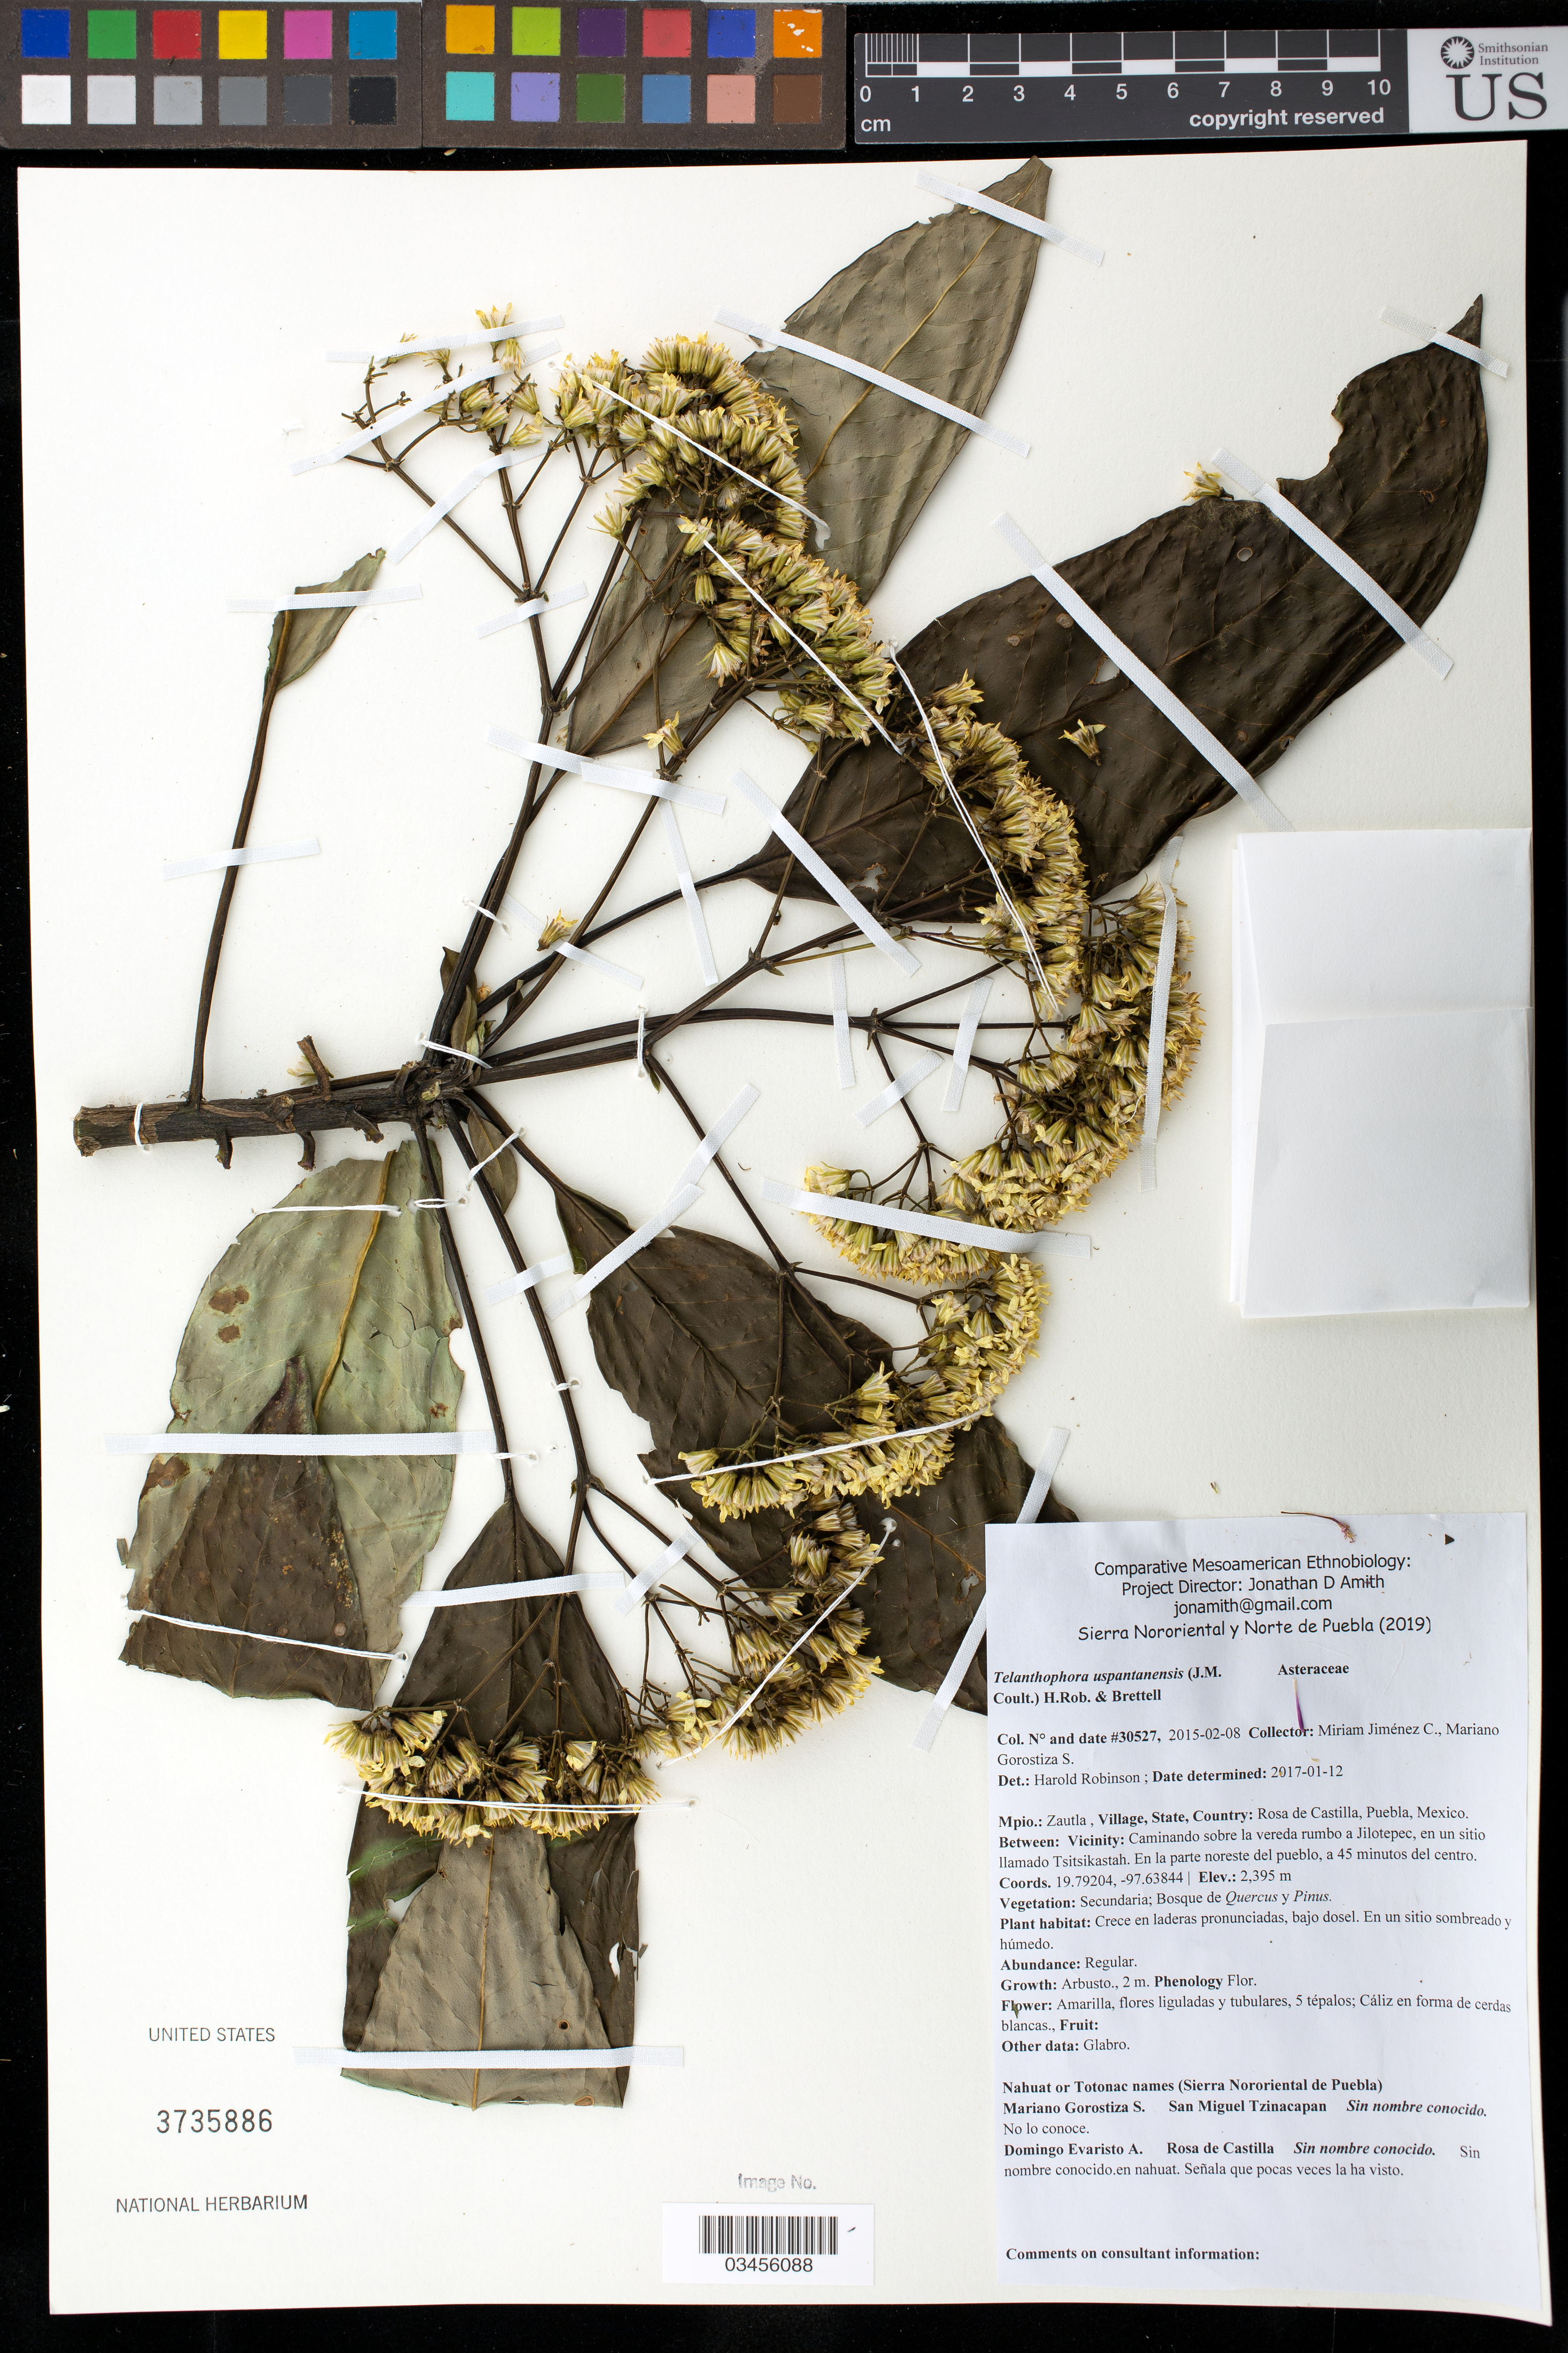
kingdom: Plantae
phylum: Tracheophyta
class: Magnoliopsida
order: Asterales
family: Asteraceae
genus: Telanthophora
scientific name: Telanthophora uspantanensis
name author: (J.M. Coult.) H. Rob. & Brettell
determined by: Robinson, Harold E., (US)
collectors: M. Jiménez Chimil & M. Gorostiza S.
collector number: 30527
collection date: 2015-02-08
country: México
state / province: Puebla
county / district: Zautla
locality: PUEBLO: Rosa de Castilla; LOCALIDAD EXACTA: Caminando sobre la vereda rumbo a Jilotepec, en un sitio llamado Tsitsikastah. En la parte noreste del pueblo, a 45 minutos del centro.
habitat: Bosque de Quercus y Pinus | En laderas pronunciadas, bajo dosel. En un sitio sombreado y húmedo.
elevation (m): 2395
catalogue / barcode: US 3735886